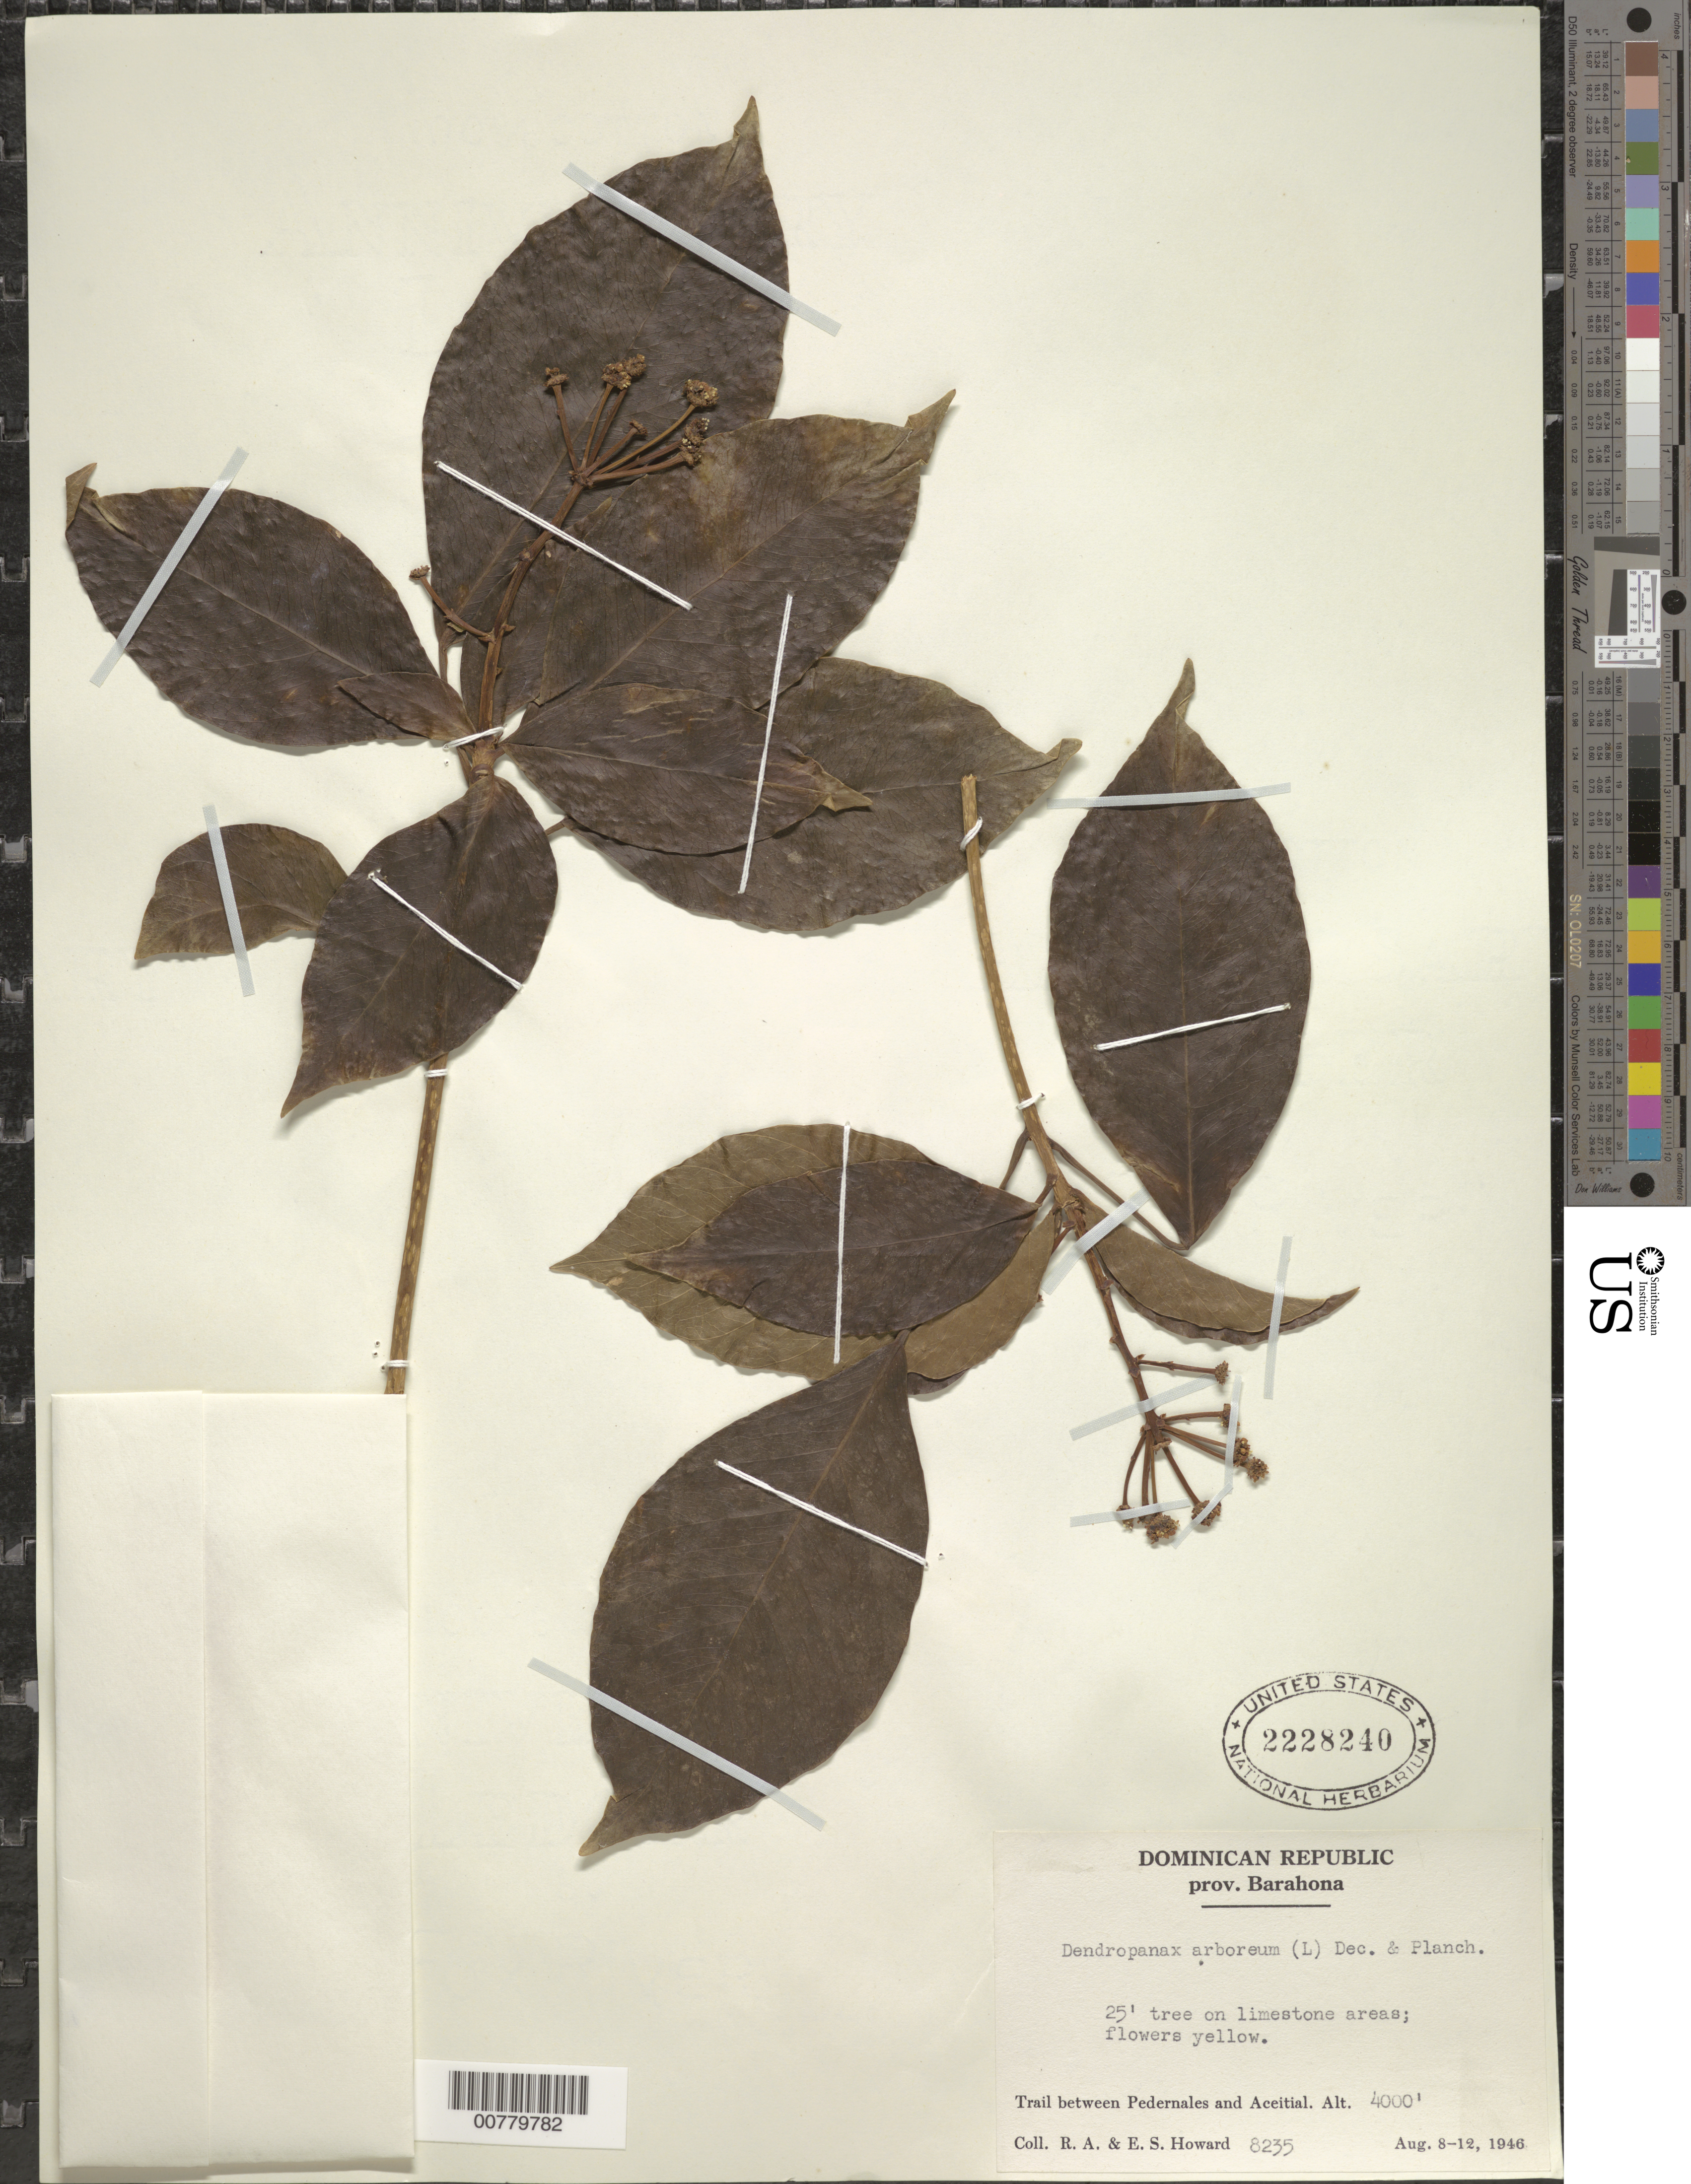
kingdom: Plantae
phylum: Tracheophyta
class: Magnoliopsida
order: Apiales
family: Araliaceae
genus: Dendropanax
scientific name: Dendropanax arboreus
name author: (L.) Decne. & Planch.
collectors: R. A. Howard & E. S. Howard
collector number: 8255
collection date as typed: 08 Aug 1946 to 12 Aug 1946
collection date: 1946-08-08/1946-08-12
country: Dominican Republic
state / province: Barahona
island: Hispaniola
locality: Trail between Pedernales and Aceitial.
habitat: On limestone areas.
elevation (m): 1219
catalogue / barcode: US 2228240